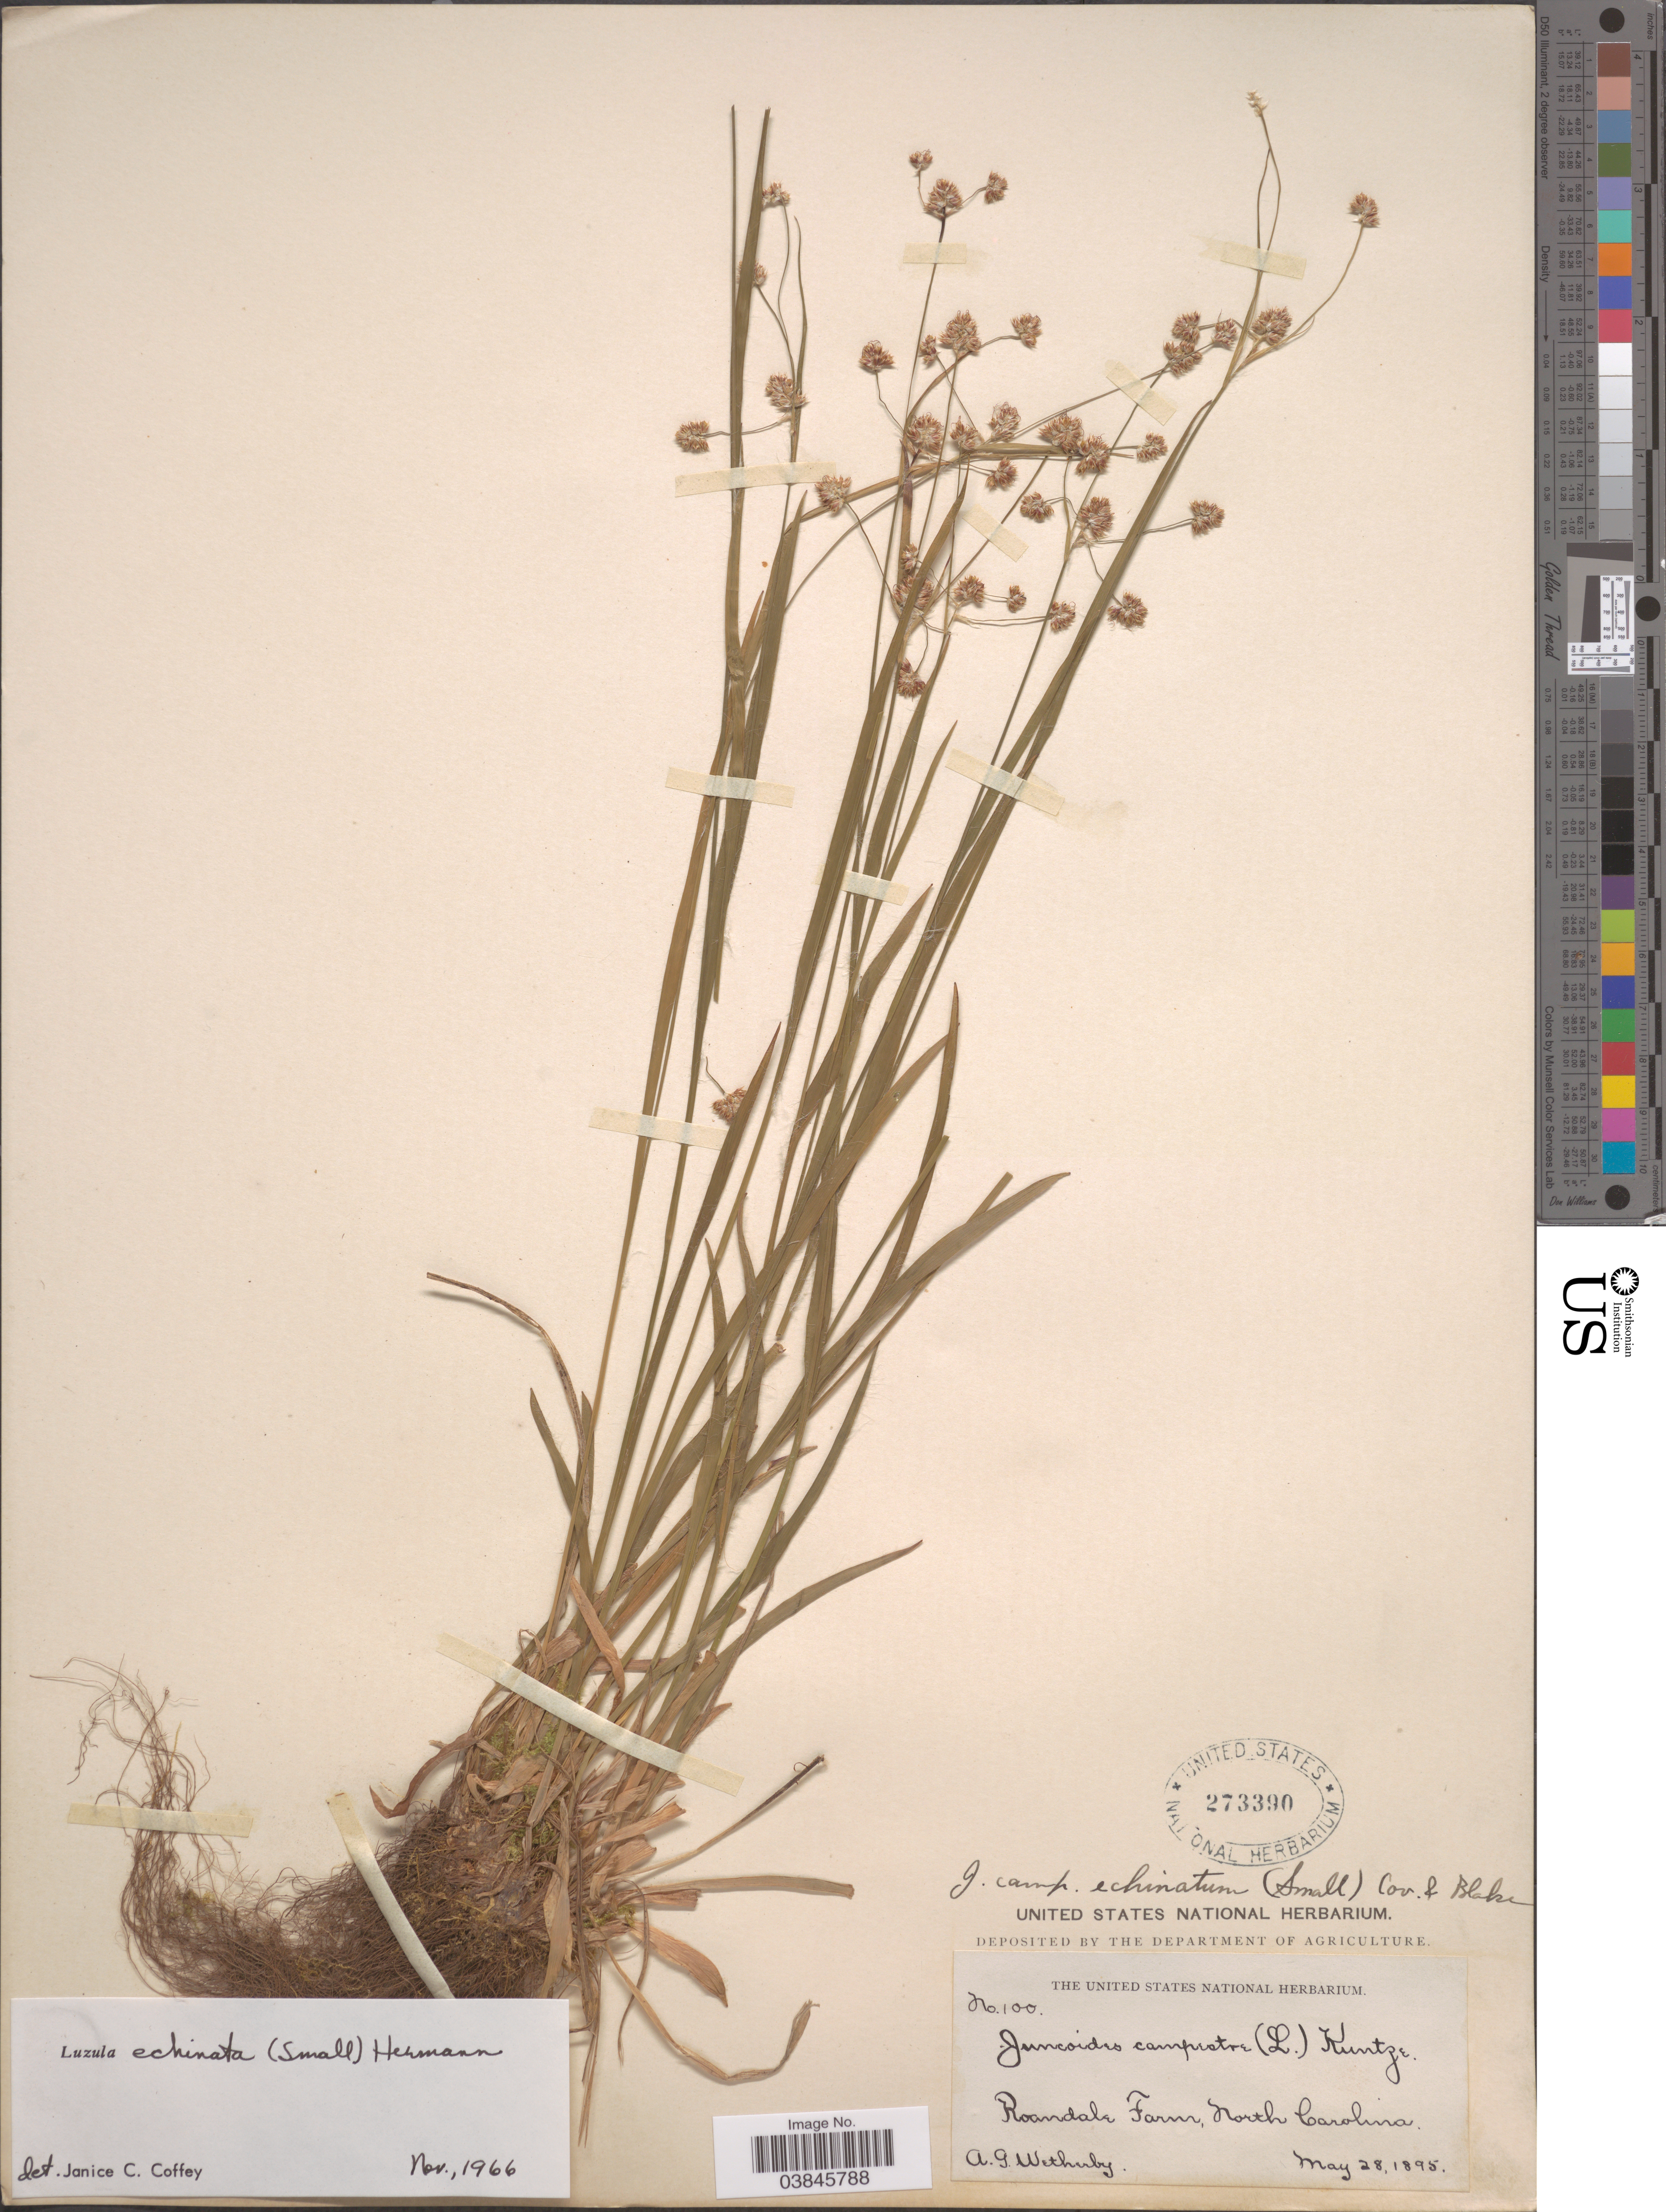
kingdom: Plantae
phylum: Tracheophyta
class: Liliopsida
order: Poales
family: Juncaceae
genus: Luzula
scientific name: Luzula echinata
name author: (Small) F.J. Herm.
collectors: A. Wetherby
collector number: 100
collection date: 1895-05-28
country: United States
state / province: North Carolina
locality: Roandale Farm.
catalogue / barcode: US 273390